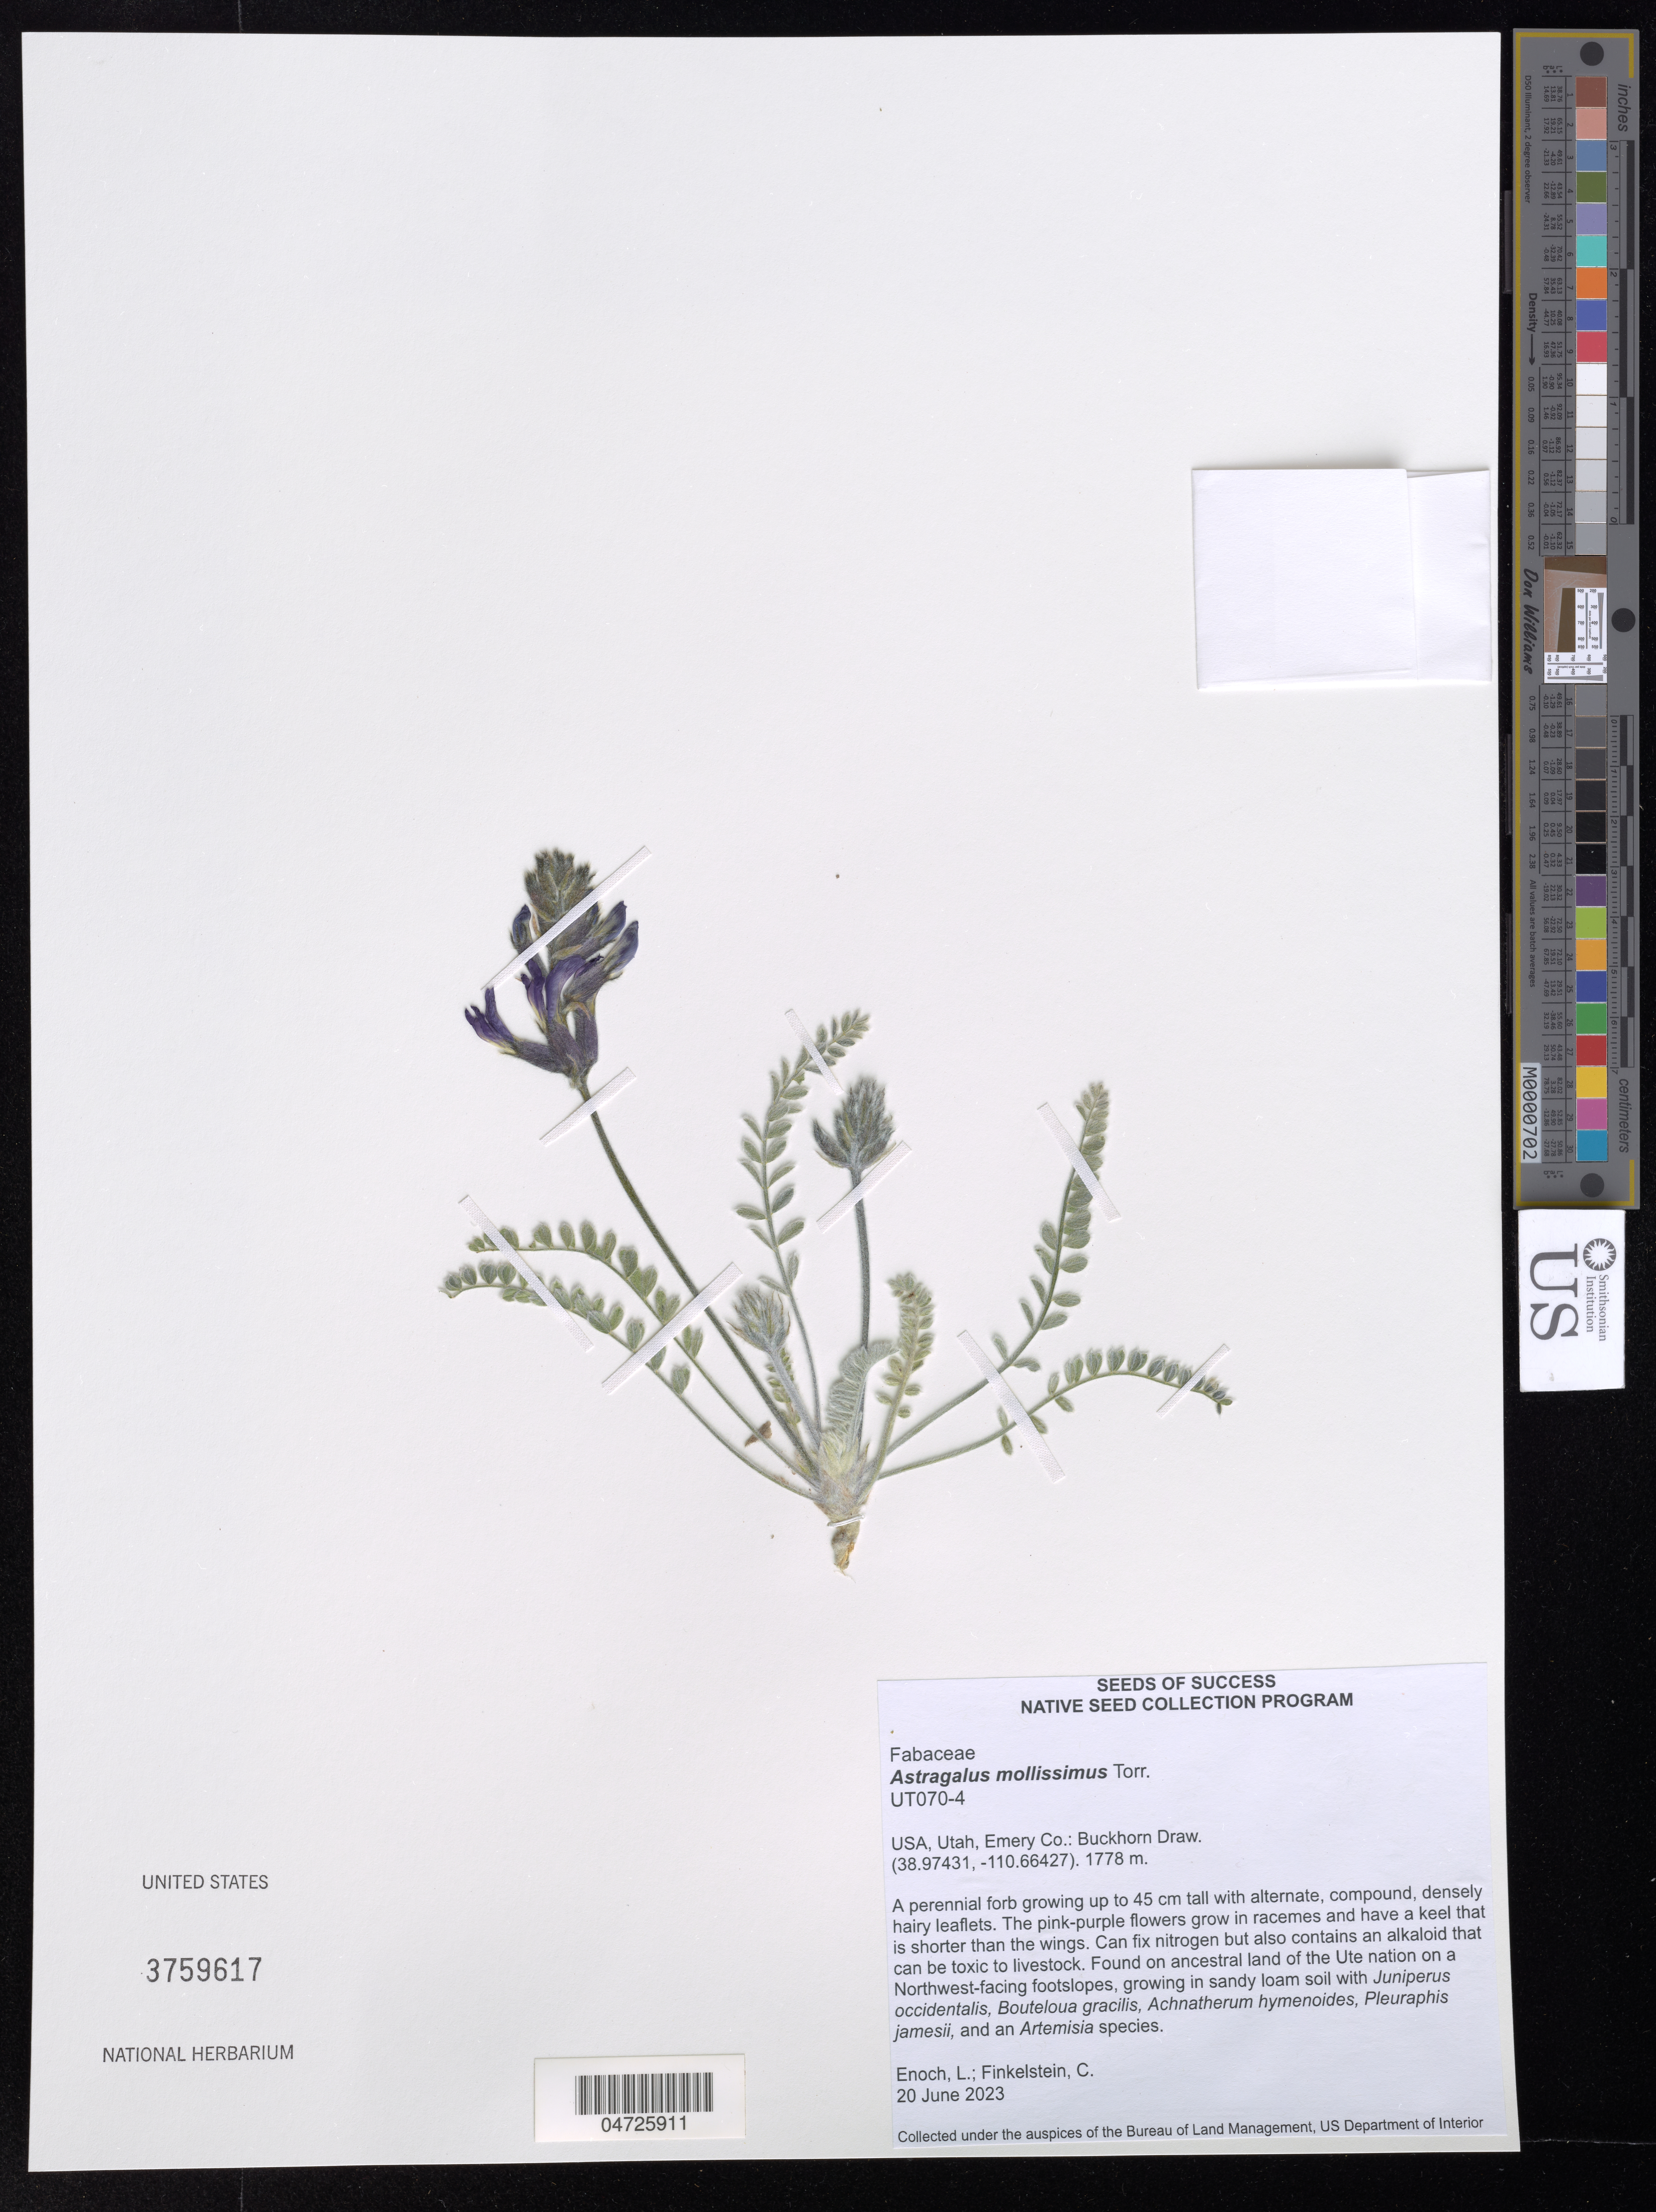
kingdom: Plantae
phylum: Tracheophyta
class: Magnoliopsida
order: Fabales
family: Fabaceae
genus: Astragalus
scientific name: Astragalus mollissimus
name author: Torr.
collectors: L. Enoch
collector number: UT070-4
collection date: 2023-06-20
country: United States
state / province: Utah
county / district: Emery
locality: Emery Co.: Buckhorn Draw. Found on ancestral land of the Ute nation on a Northwest-facing footslopes.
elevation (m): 1778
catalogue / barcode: US 3759617